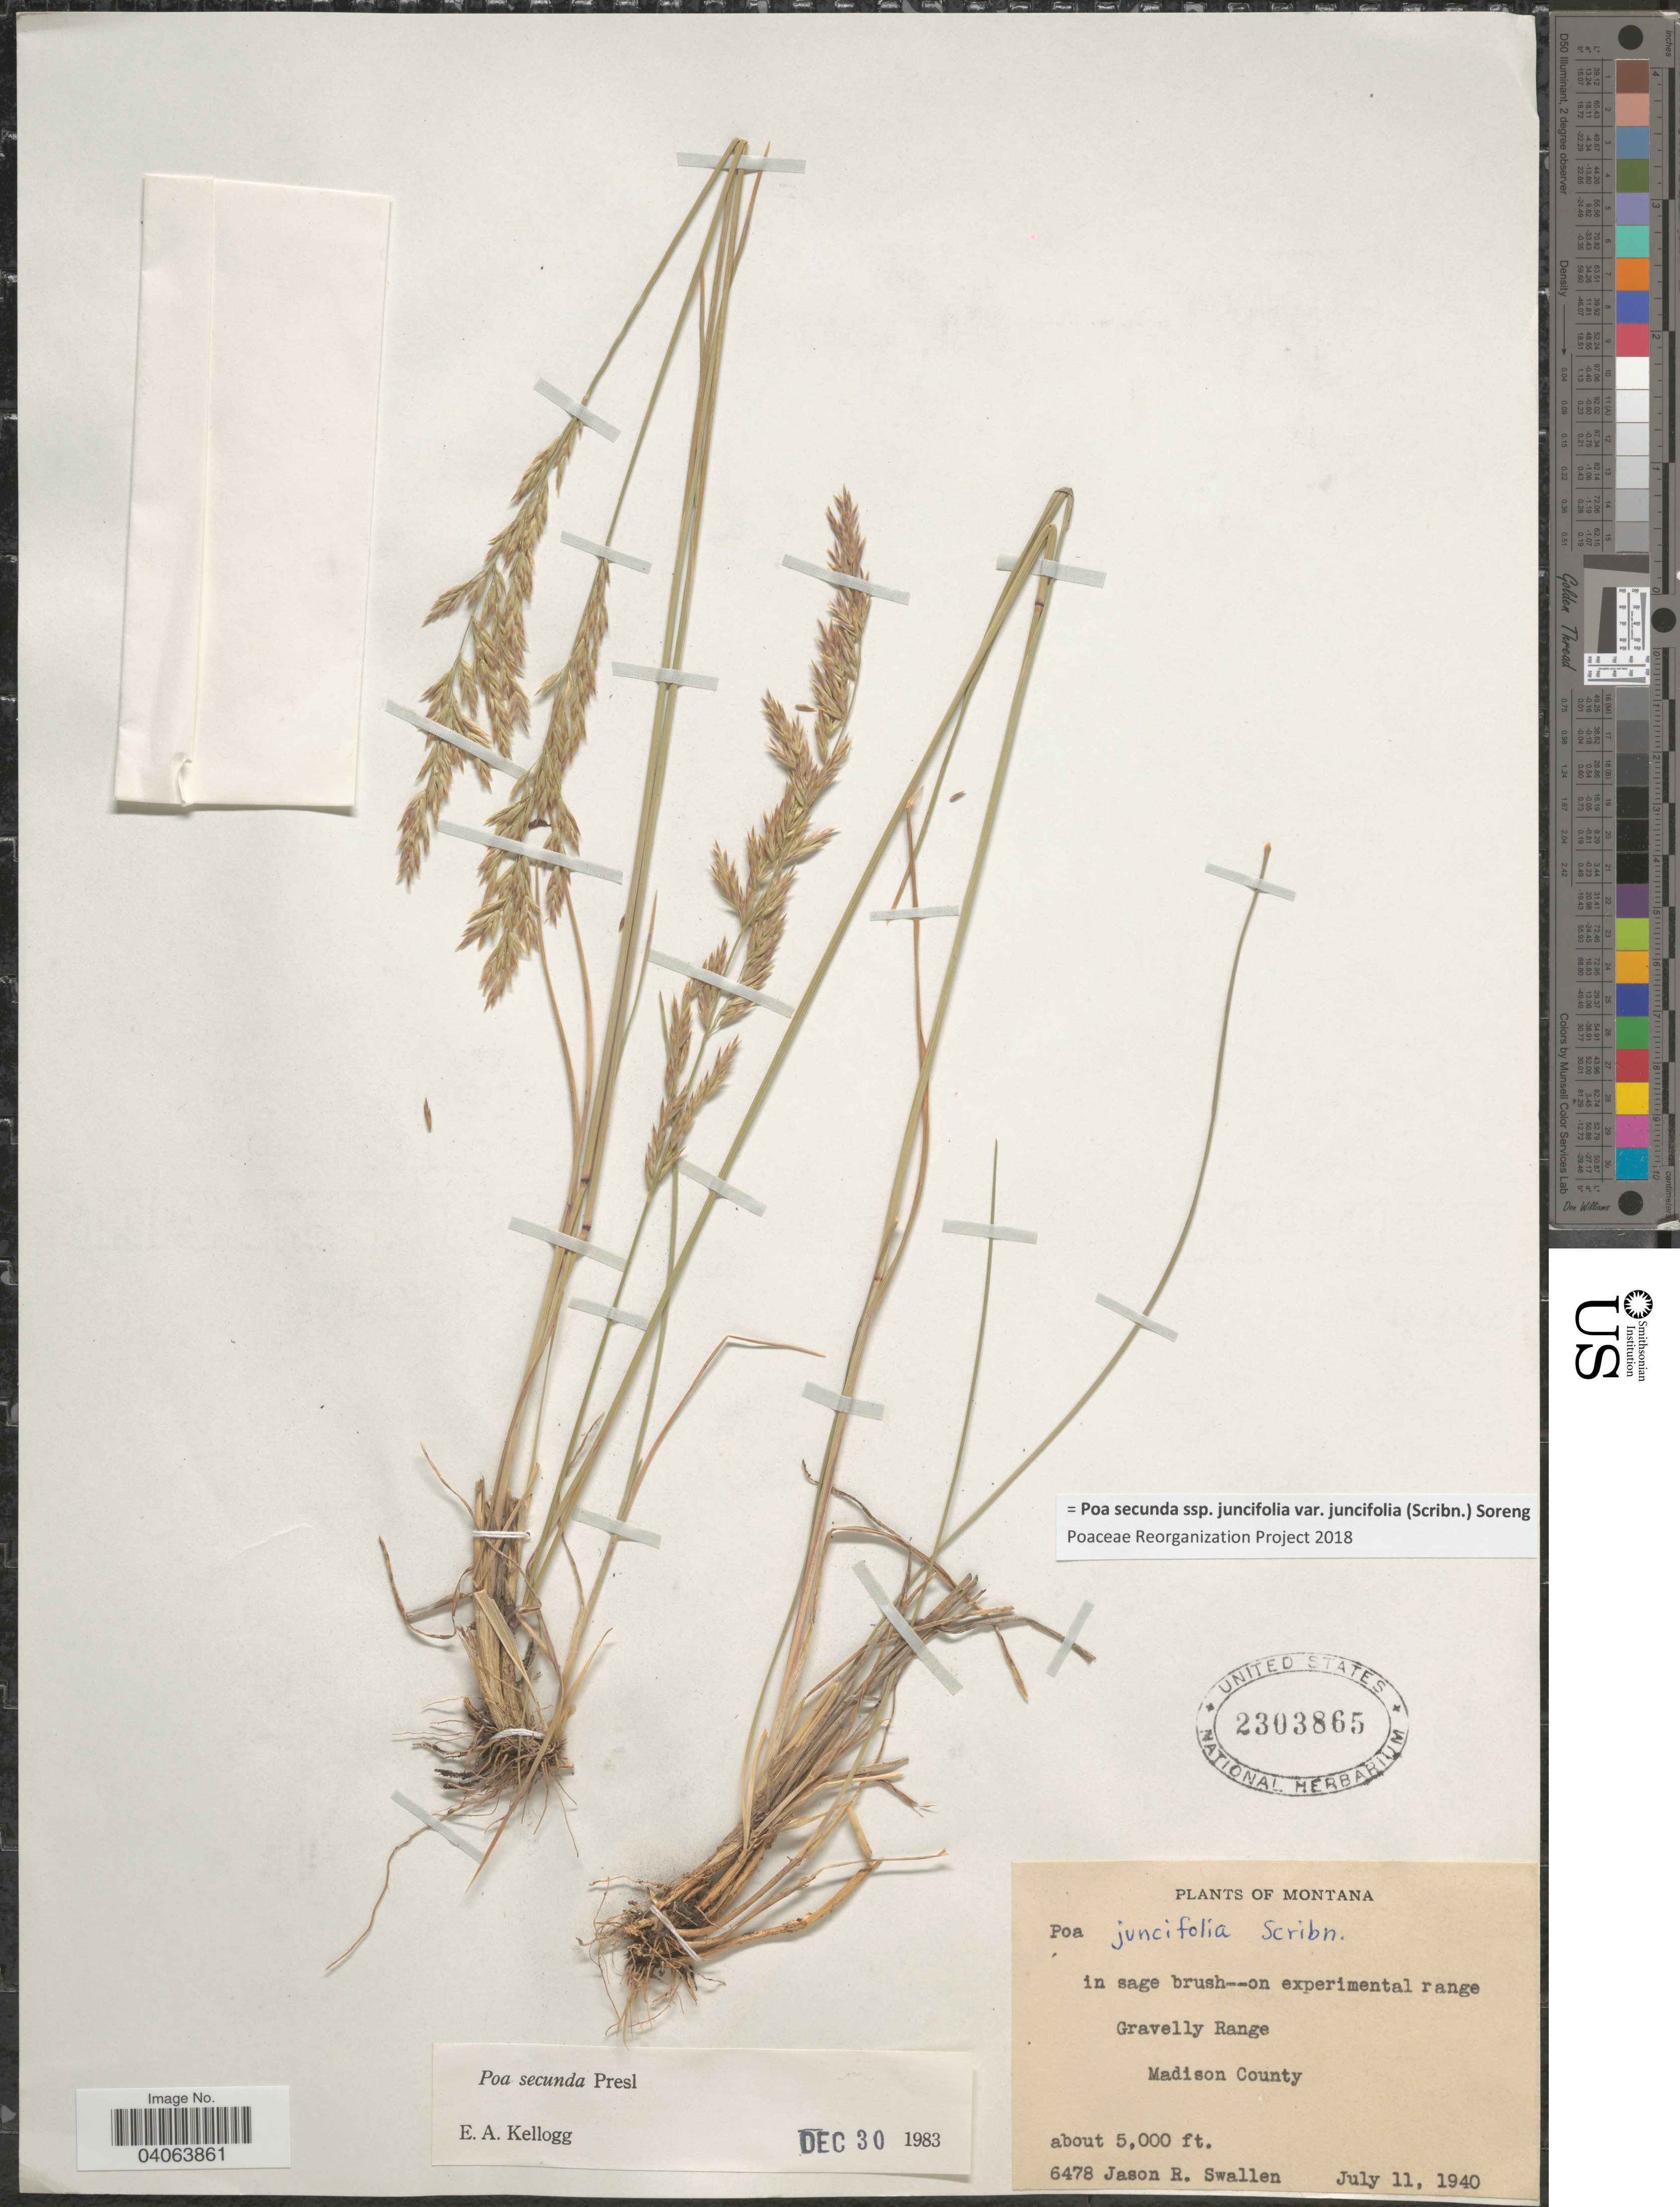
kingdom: Plantae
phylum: Tracheophyta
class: Liliopsida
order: Poales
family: Poaceae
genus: Poa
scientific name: Poa secunda subsp. juncifolia var. juncifolia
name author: (Scribn.) Soreng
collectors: J. R. Swallen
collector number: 6478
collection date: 1940-07-11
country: United States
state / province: Montana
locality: In sage brush--on experimental range. Gravelly Range. Madison County.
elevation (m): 1524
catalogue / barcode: US 2303865